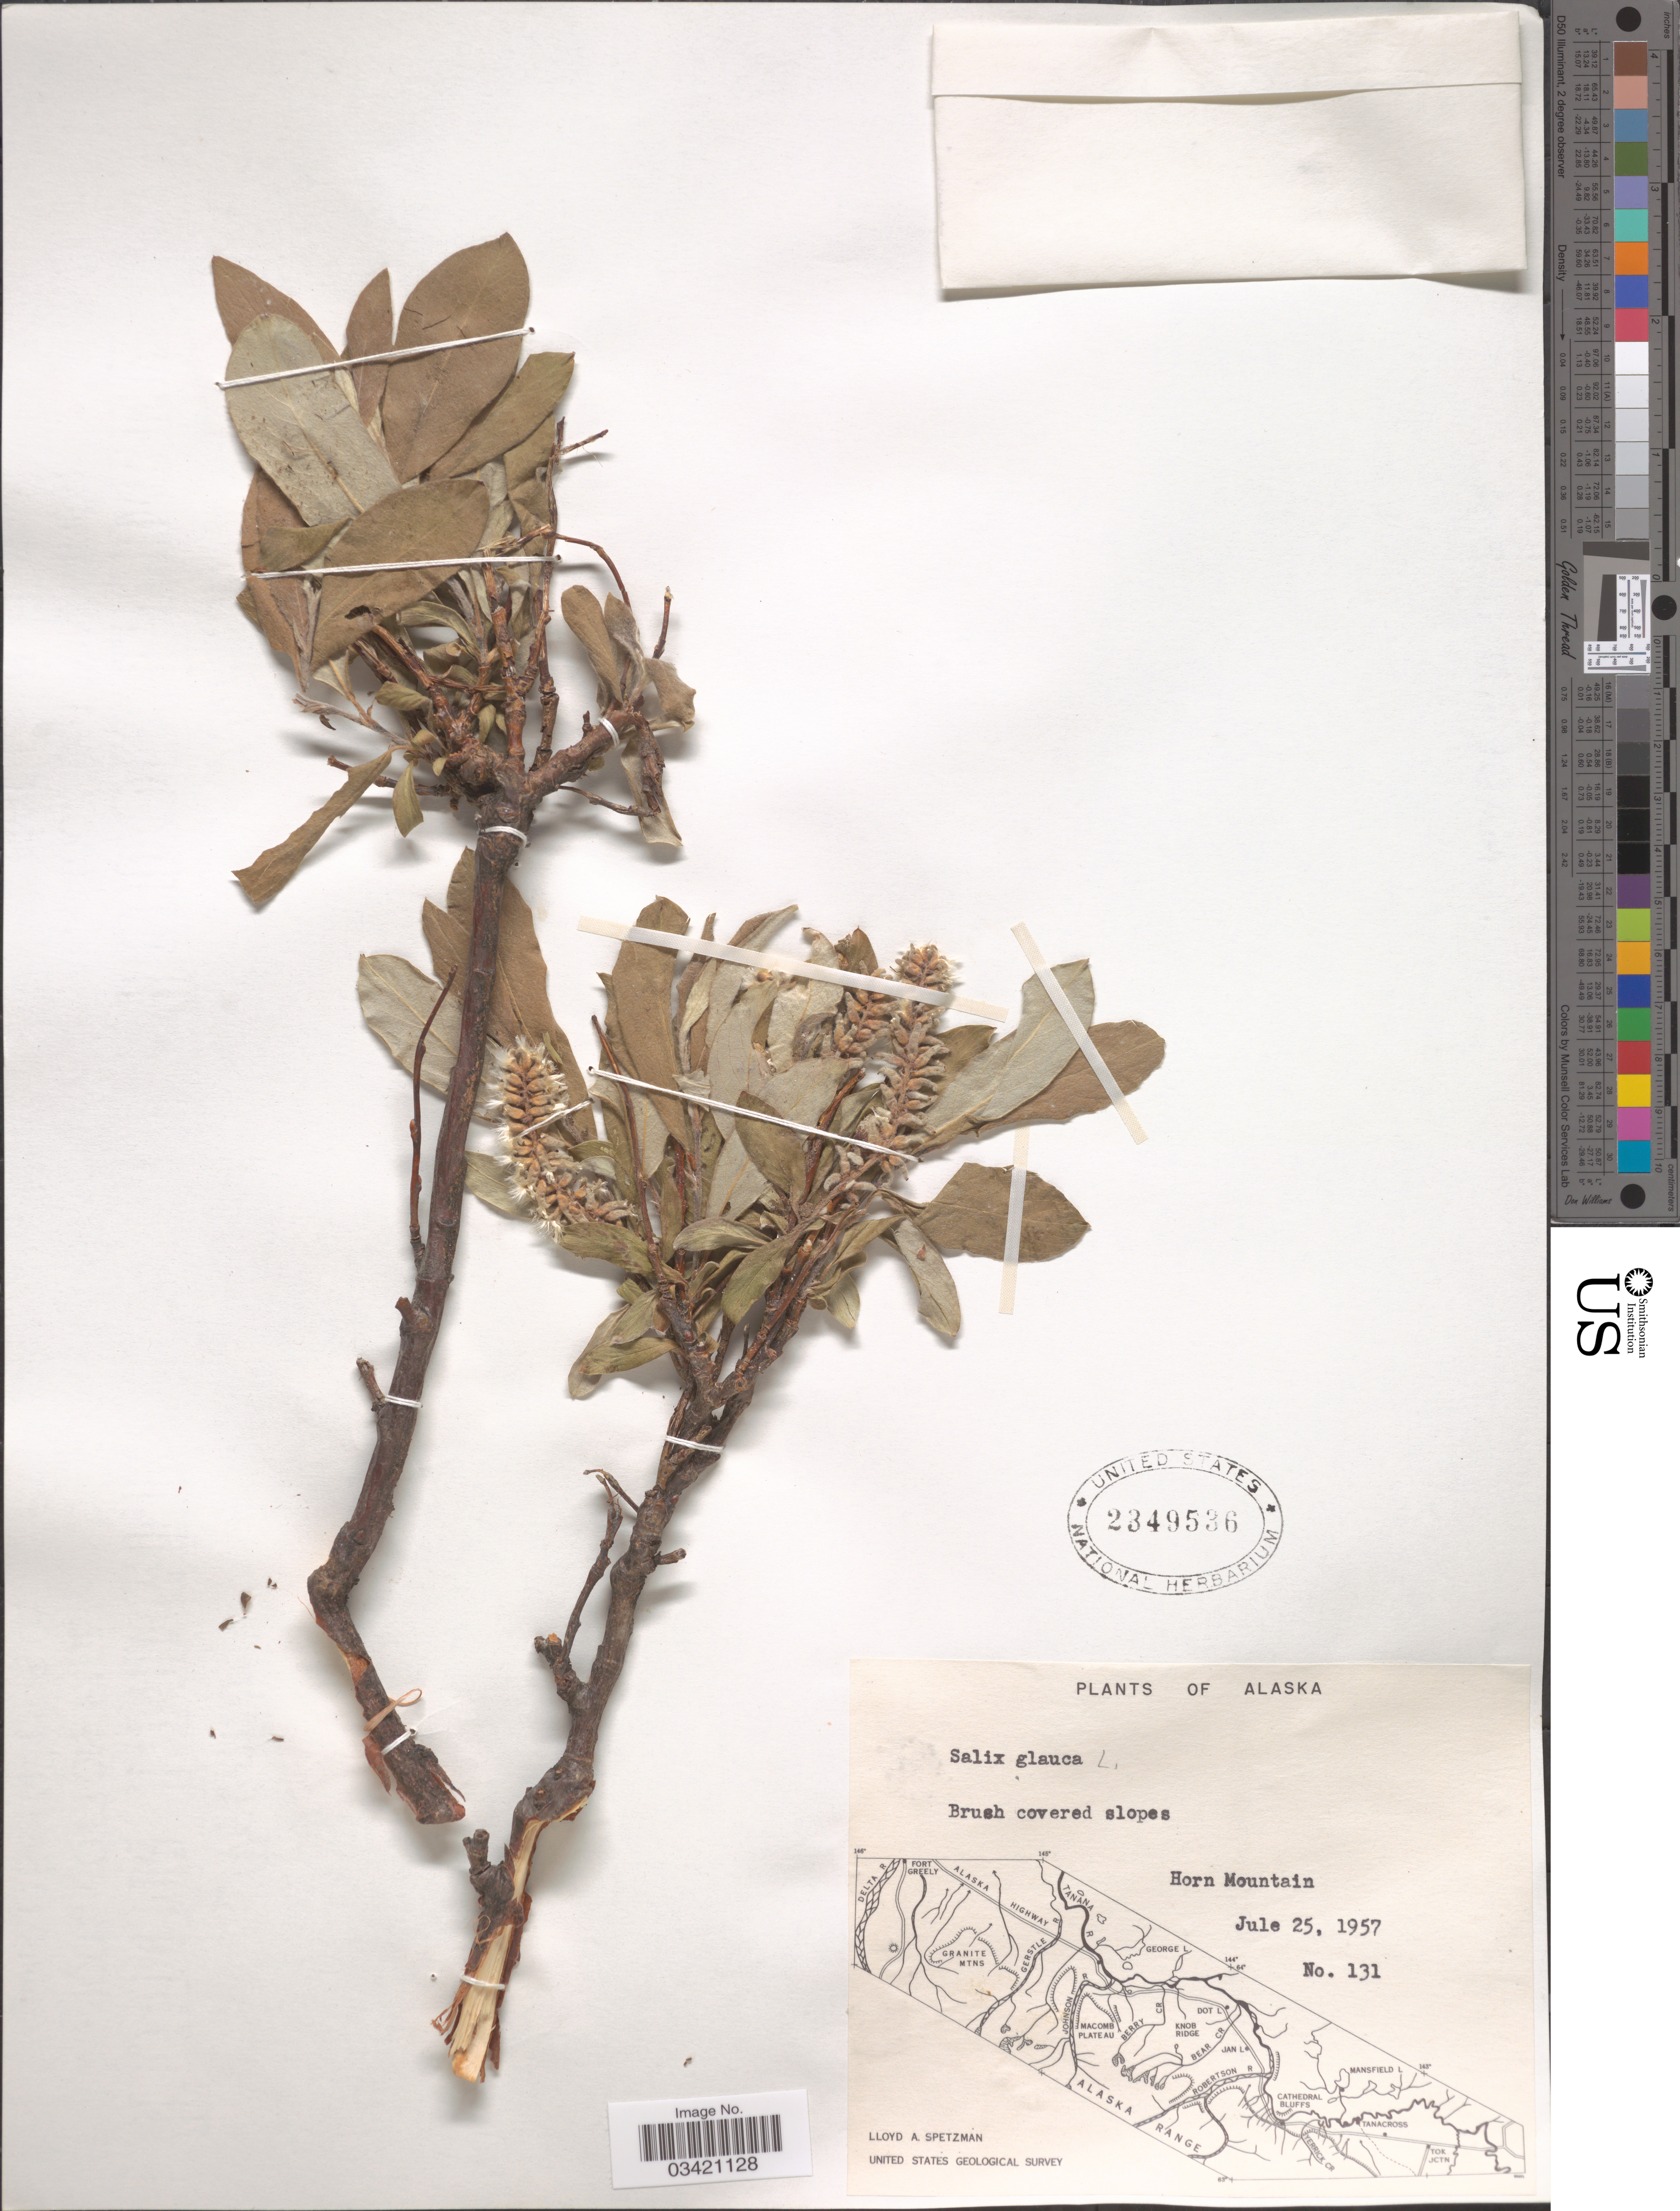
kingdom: Plantae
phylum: Tracheophyta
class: Magnoliopsida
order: Malpighiales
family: Salicaceae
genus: Salix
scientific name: Salix glauca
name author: L.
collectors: L. Spetzman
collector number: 131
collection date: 1957-07-25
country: United States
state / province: Alaska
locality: Horn Mountain.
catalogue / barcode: US 2349536